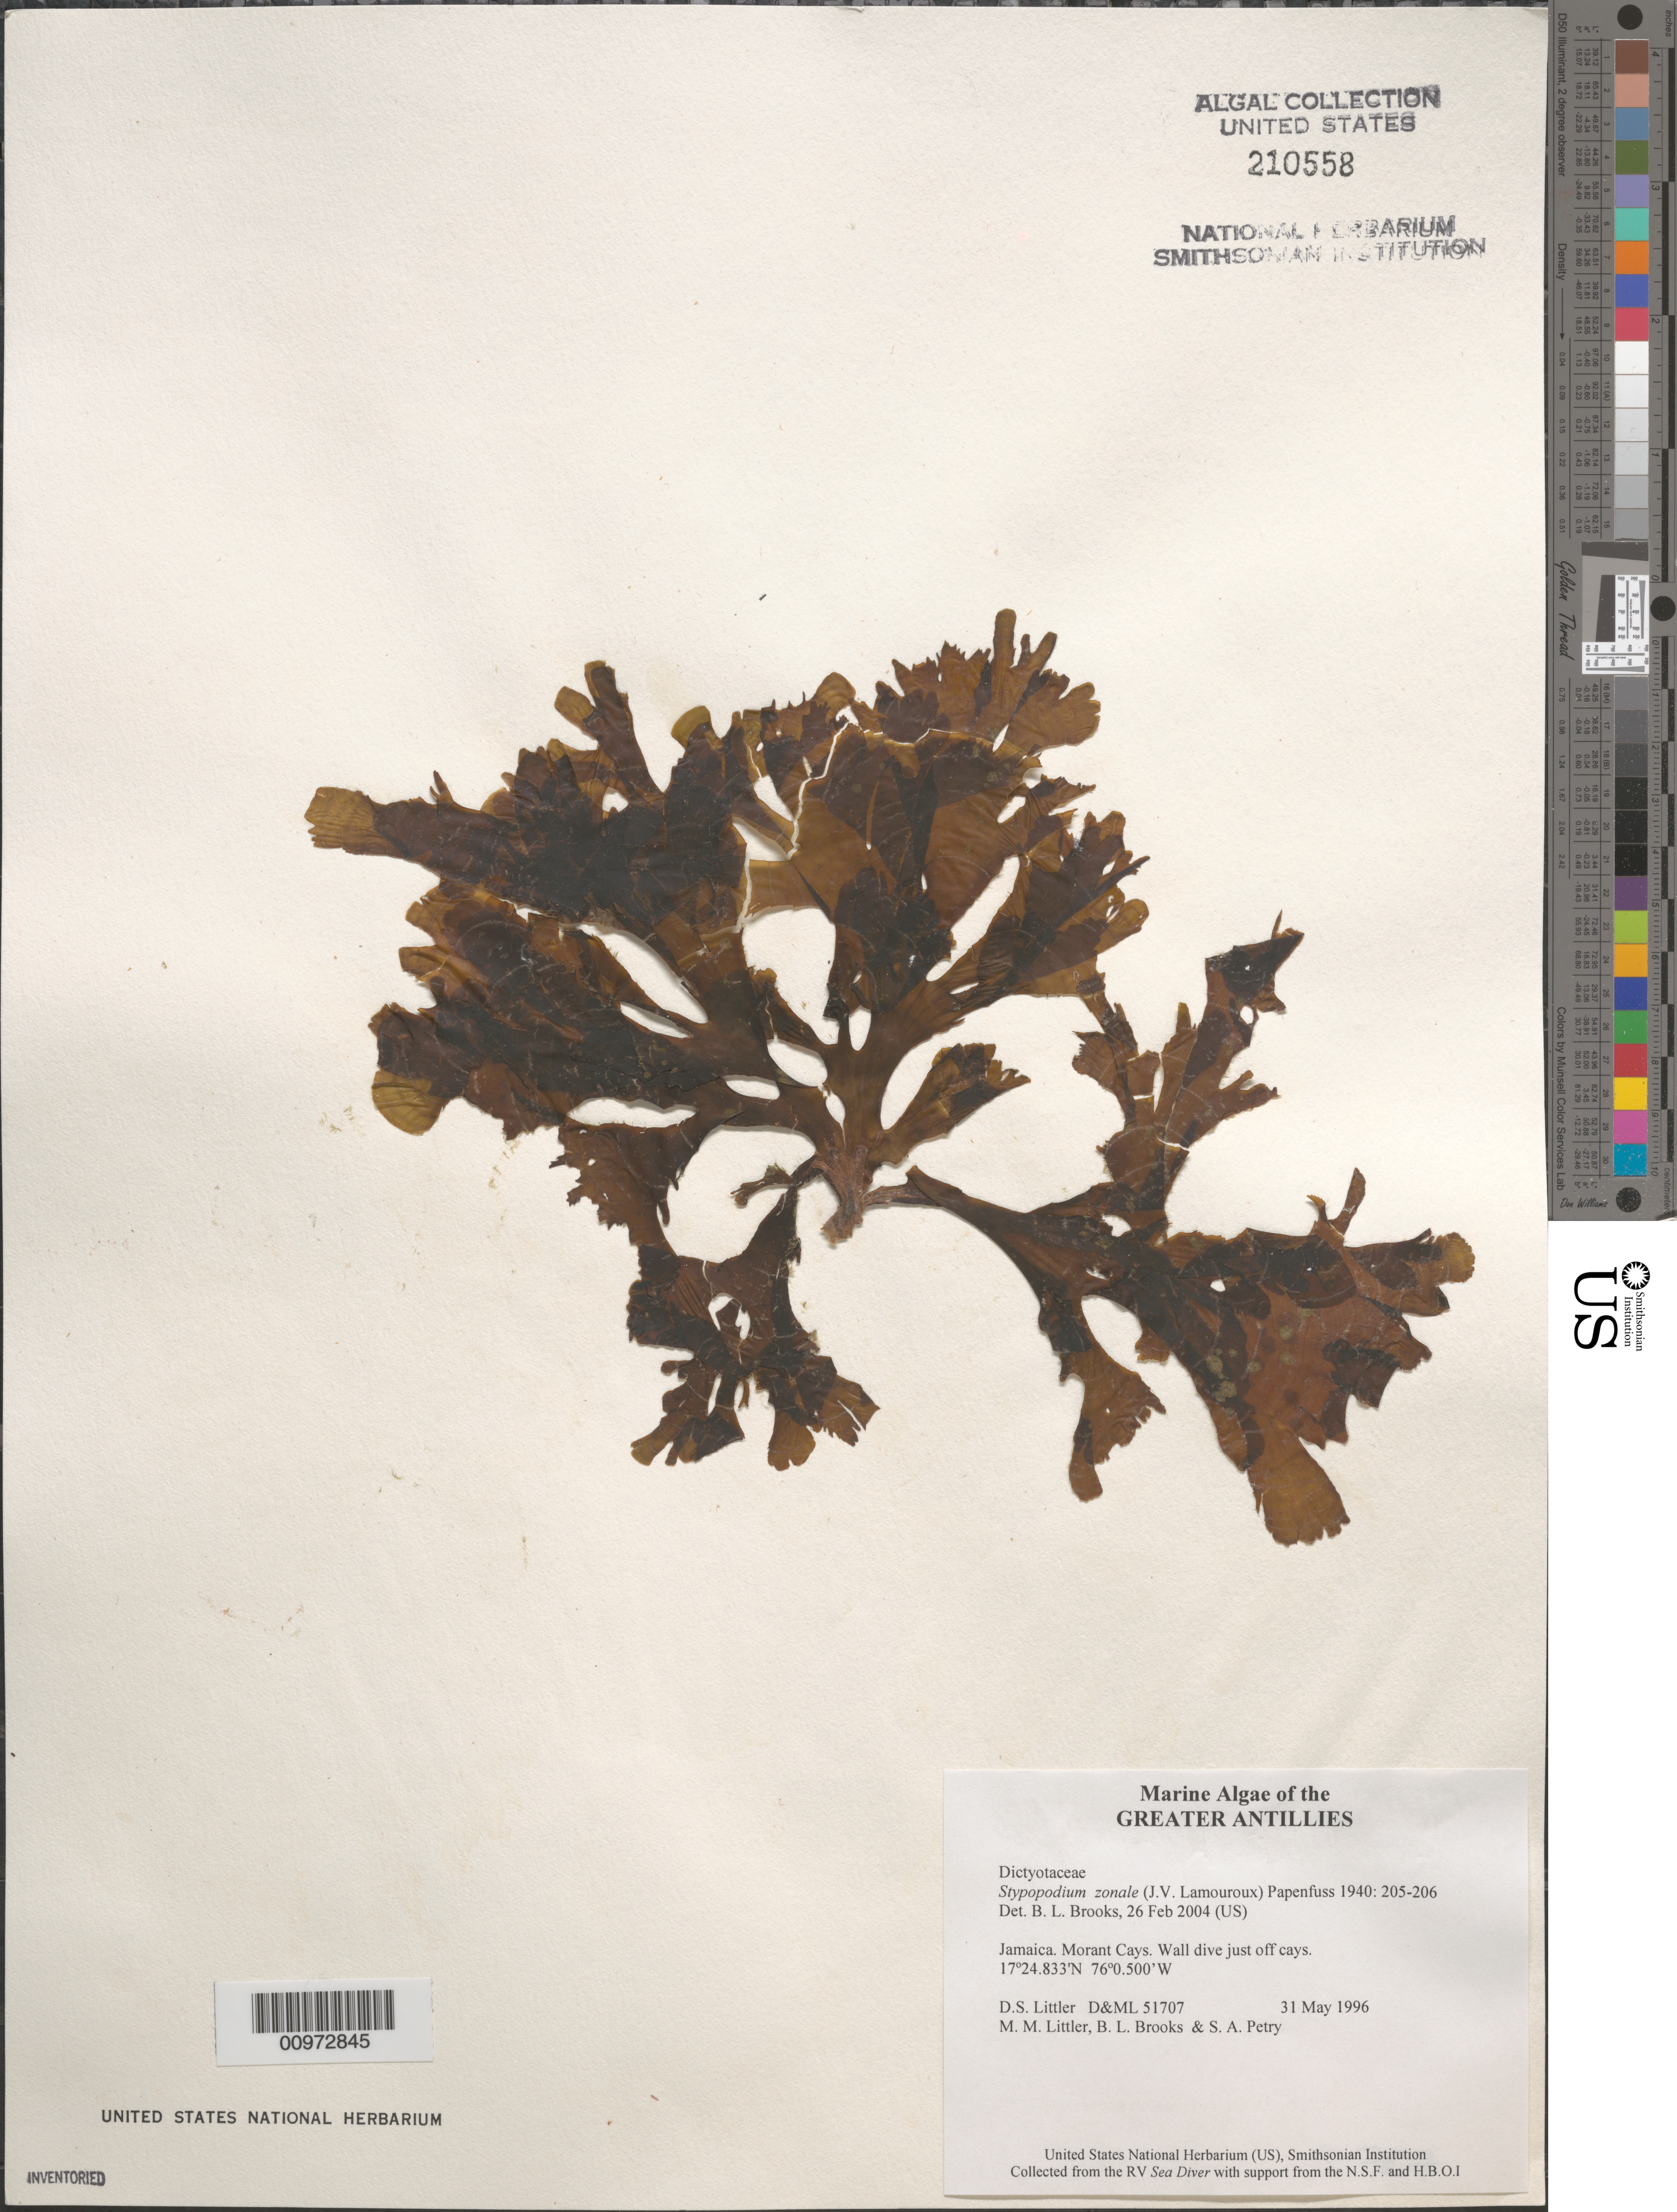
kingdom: Chromista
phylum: Ochrophyta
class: Phaeophyceae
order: Dictyotales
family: Dictyotaceae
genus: Stypopodium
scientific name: Stypopodium zonale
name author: (J.V.Lamouroux) Papenf.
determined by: Brooks, B. L., (BOT), Smithsonian Institution - National Museum of Natural History (UNITED STATES)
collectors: D. S. Littler, M. M. Littler, B. Brooks & S. Petry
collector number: D&ML 51707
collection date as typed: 31 May 1996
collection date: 1996-05-31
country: Jamaica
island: Morant Cays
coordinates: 17 24.833'N, 76 0.500'W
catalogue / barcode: US 210558